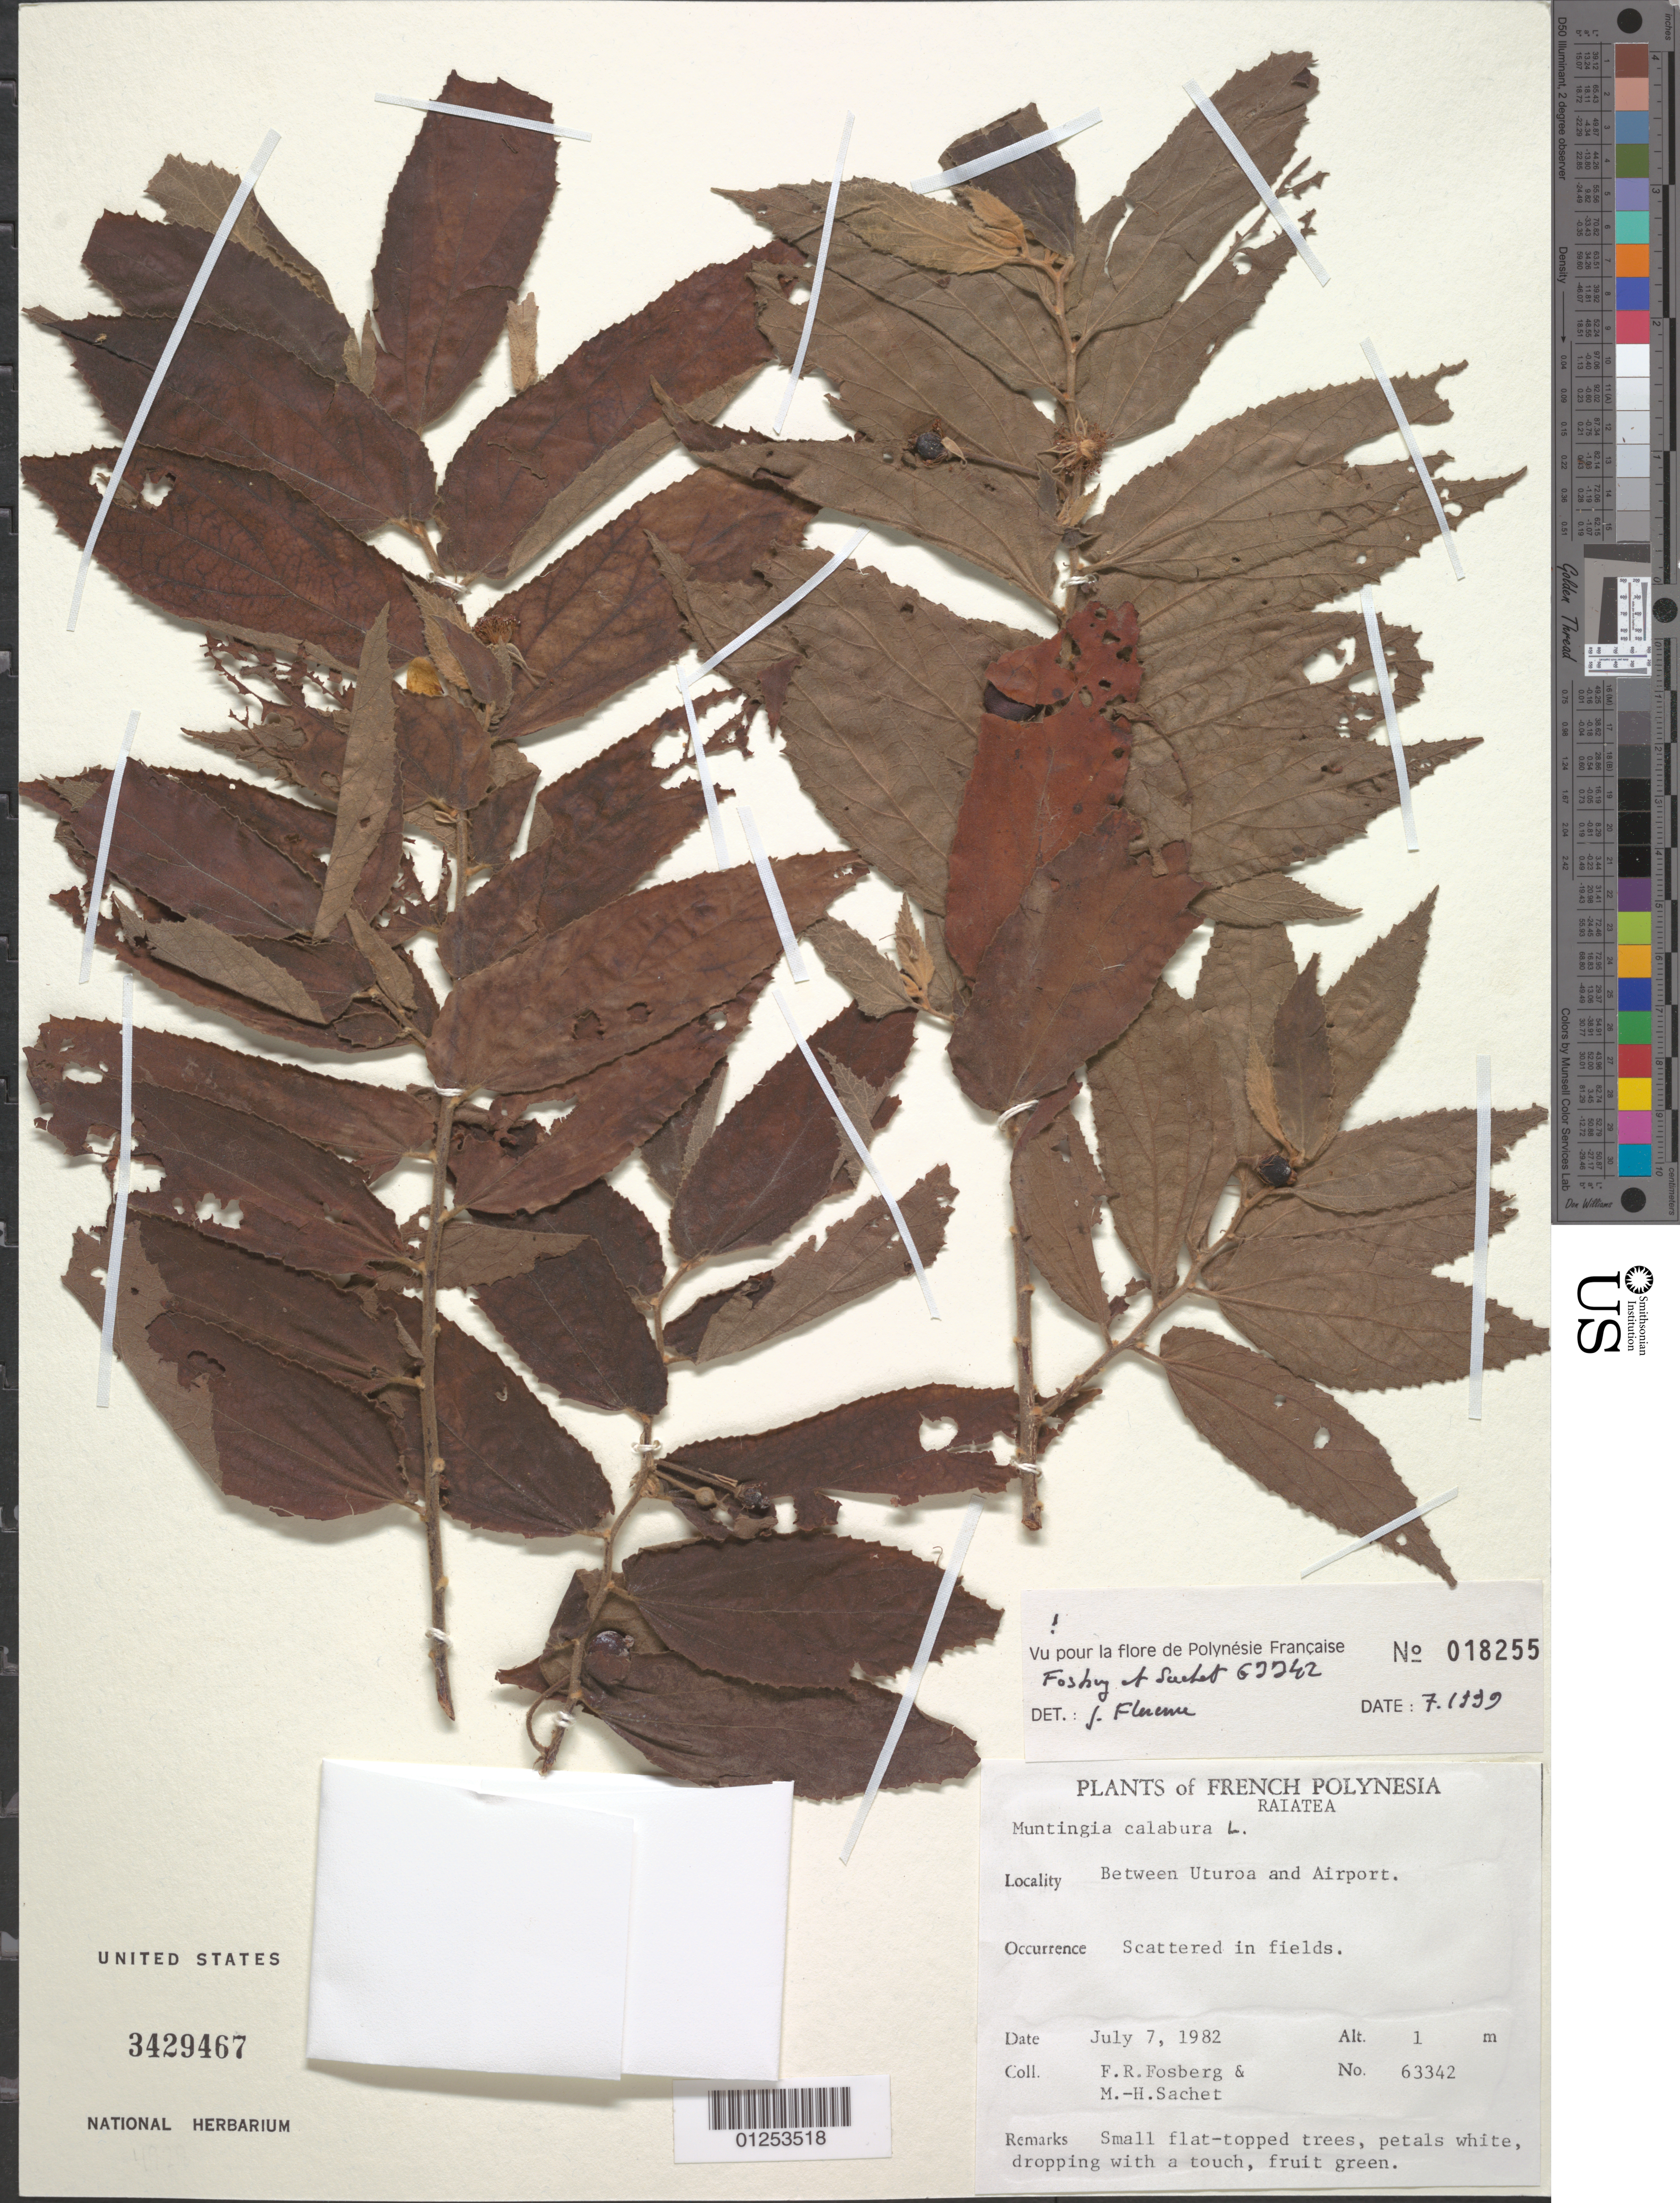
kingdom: Plantae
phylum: Tracheophyta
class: Magnoliopsida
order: Malvales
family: Muntingiaceae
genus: Muntingia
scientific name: Muntingia calabura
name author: L.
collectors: F. R. Fosberg & M.-H. Sachet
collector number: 63342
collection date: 1982-07-07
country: French Polynesia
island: Raiatea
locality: Between Uturoa and Airport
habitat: Scattered in fields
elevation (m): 1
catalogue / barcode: US 3429467